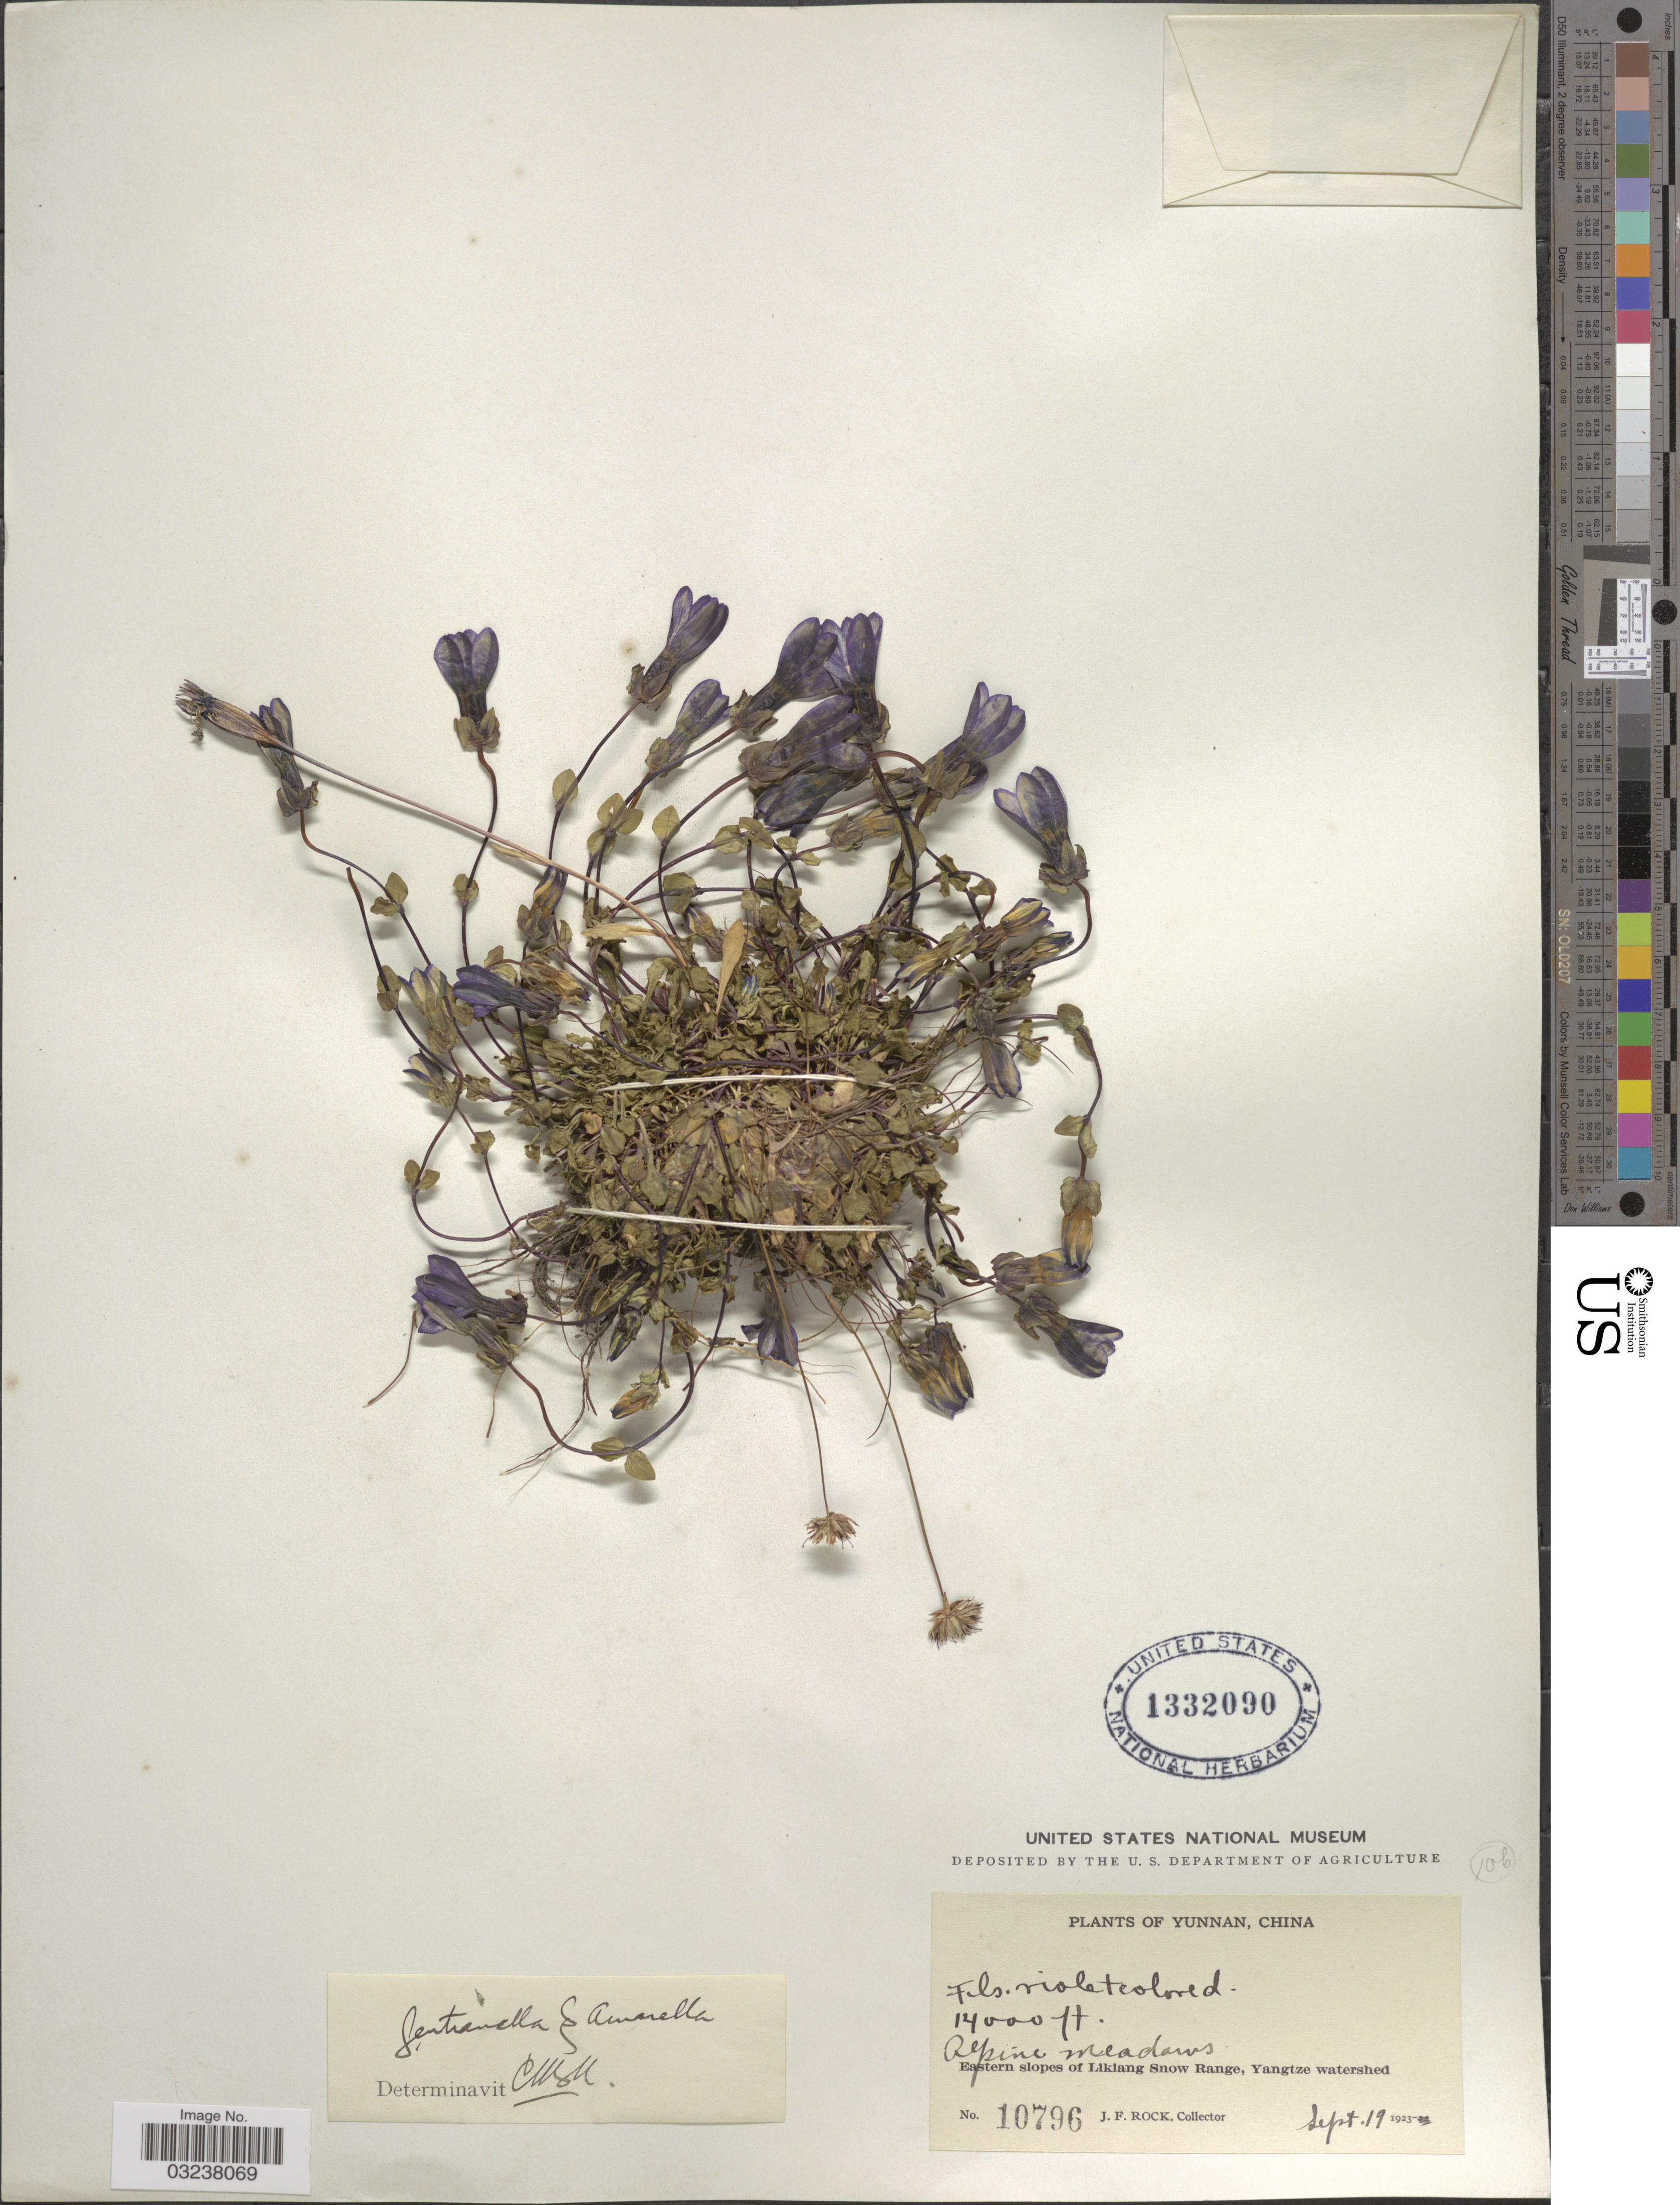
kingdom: Plantae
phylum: Tracheophyta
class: Magnoliopsida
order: Gentianales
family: Gentianaceae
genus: Gentianella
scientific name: Gentianella sp.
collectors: J. Rock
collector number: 10796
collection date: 1923-09-19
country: China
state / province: Yunnan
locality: Eastern slopes of Likiang Snow Range, Yangtze watershed.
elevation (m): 4267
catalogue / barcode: US 1332090